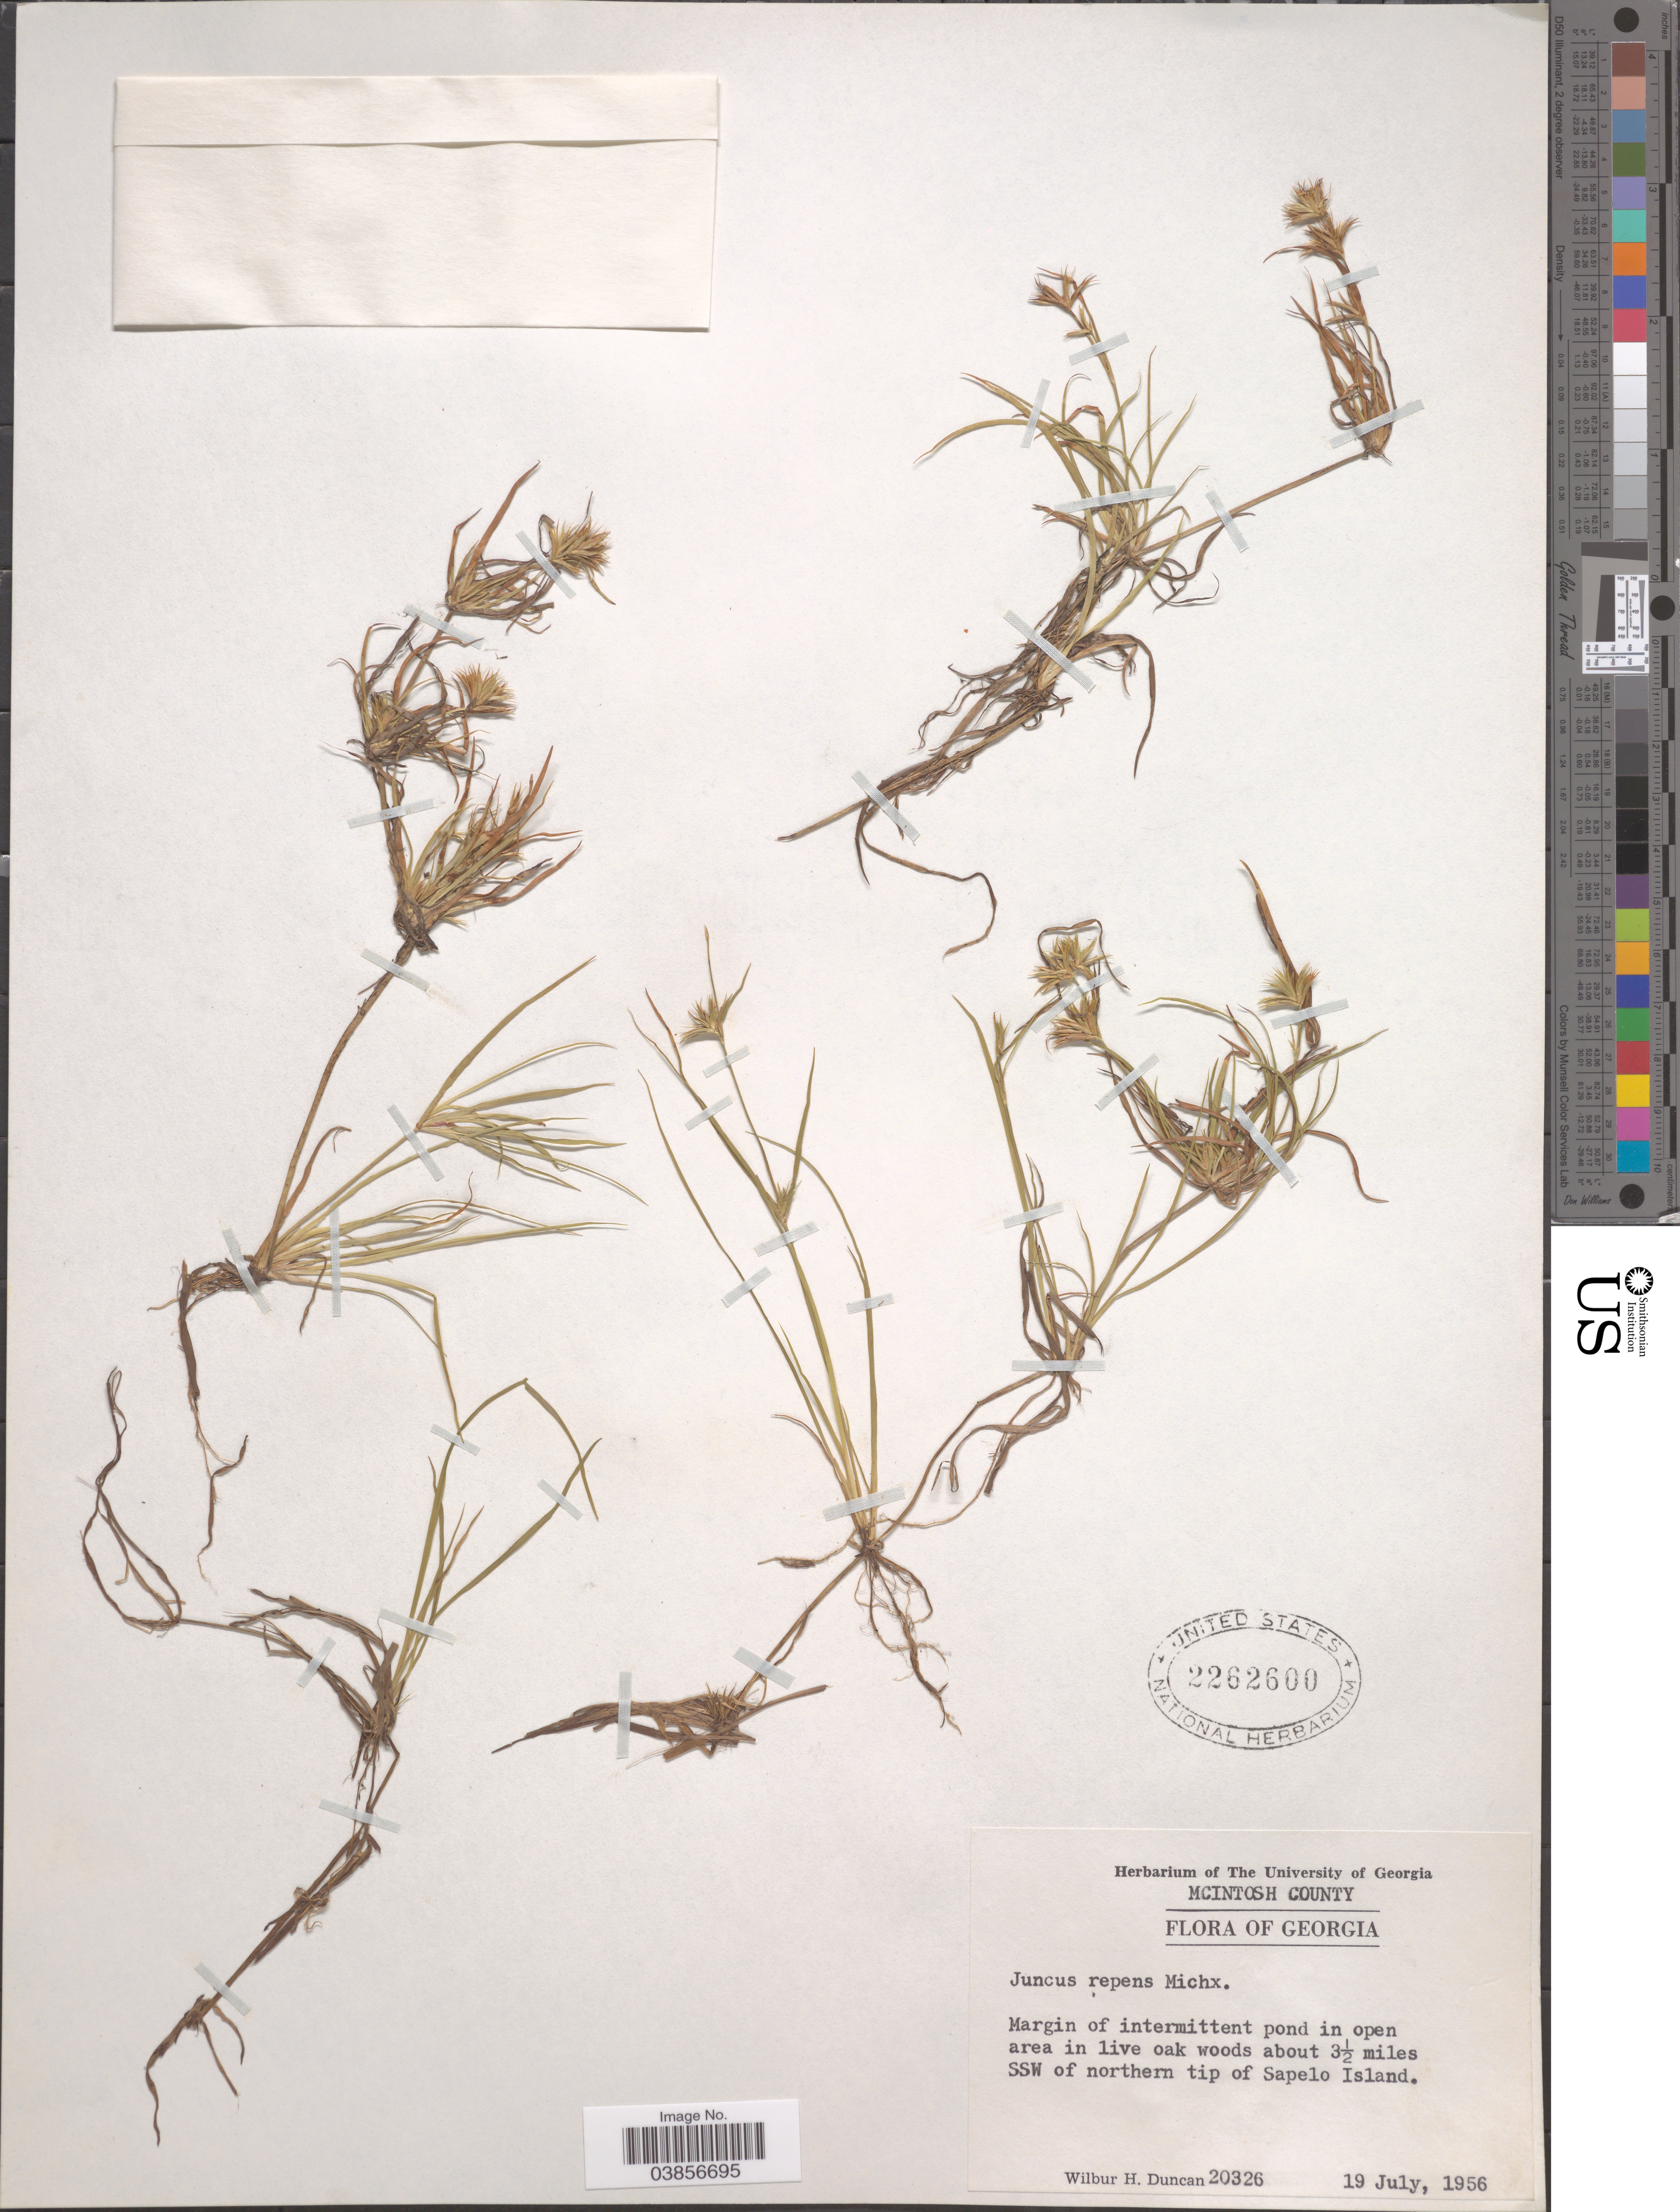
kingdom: Plantae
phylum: Tracheophyta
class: Liliopsida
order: Poales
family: Juncaceae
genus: Juncus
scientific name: Juncus repens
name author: Michx.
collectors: W. H. Duncan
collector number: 20326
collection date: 1956-07-19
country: United States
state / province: Georgia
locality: McIntosh County. About 3½ miles SSW of northern tip of Sapelo Island.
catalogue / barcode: US 2262600